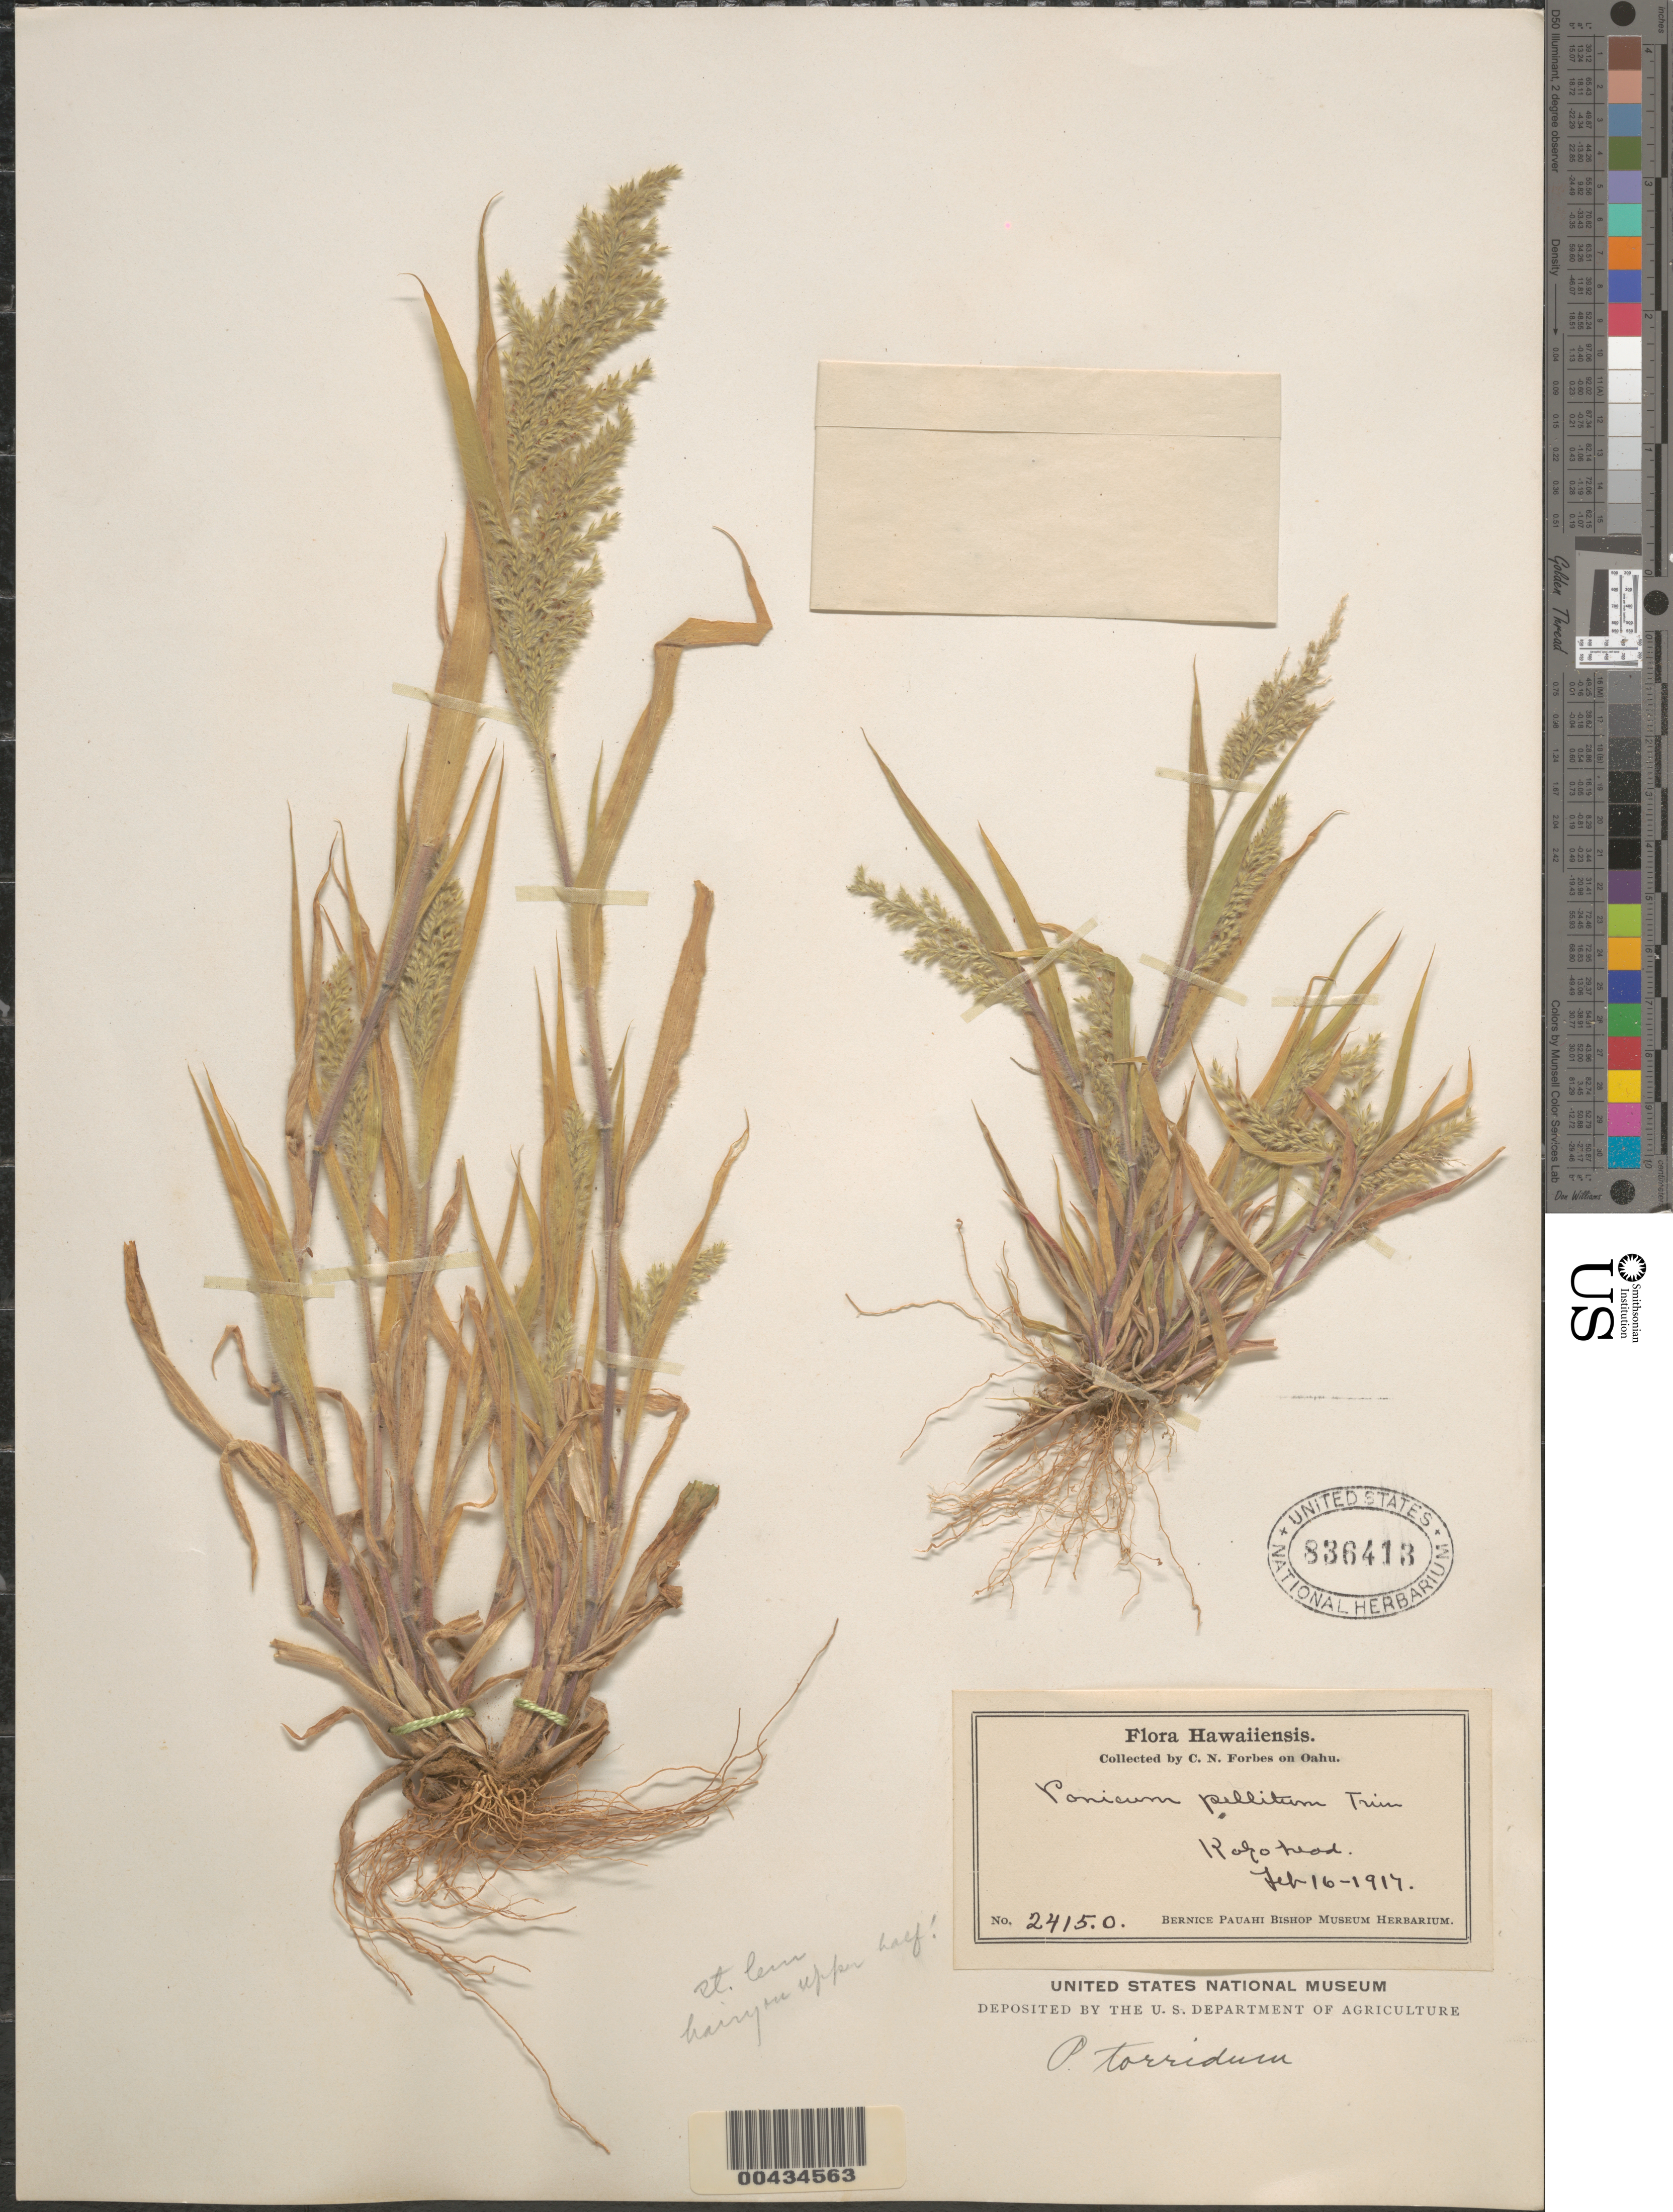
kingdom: Plantae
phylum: Tracheophyta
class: Liliopsida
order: Poales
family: Poaceae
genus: Panicum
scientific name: Panicum torridum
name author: Gaudich.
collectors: C. N. Forbes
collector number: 2415.O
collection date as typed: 16 Feb 1917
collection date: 1917-02-16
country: United States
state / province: Hawaii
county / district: Honolulu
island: Oahu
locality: Koko Head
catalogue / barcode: US 836413